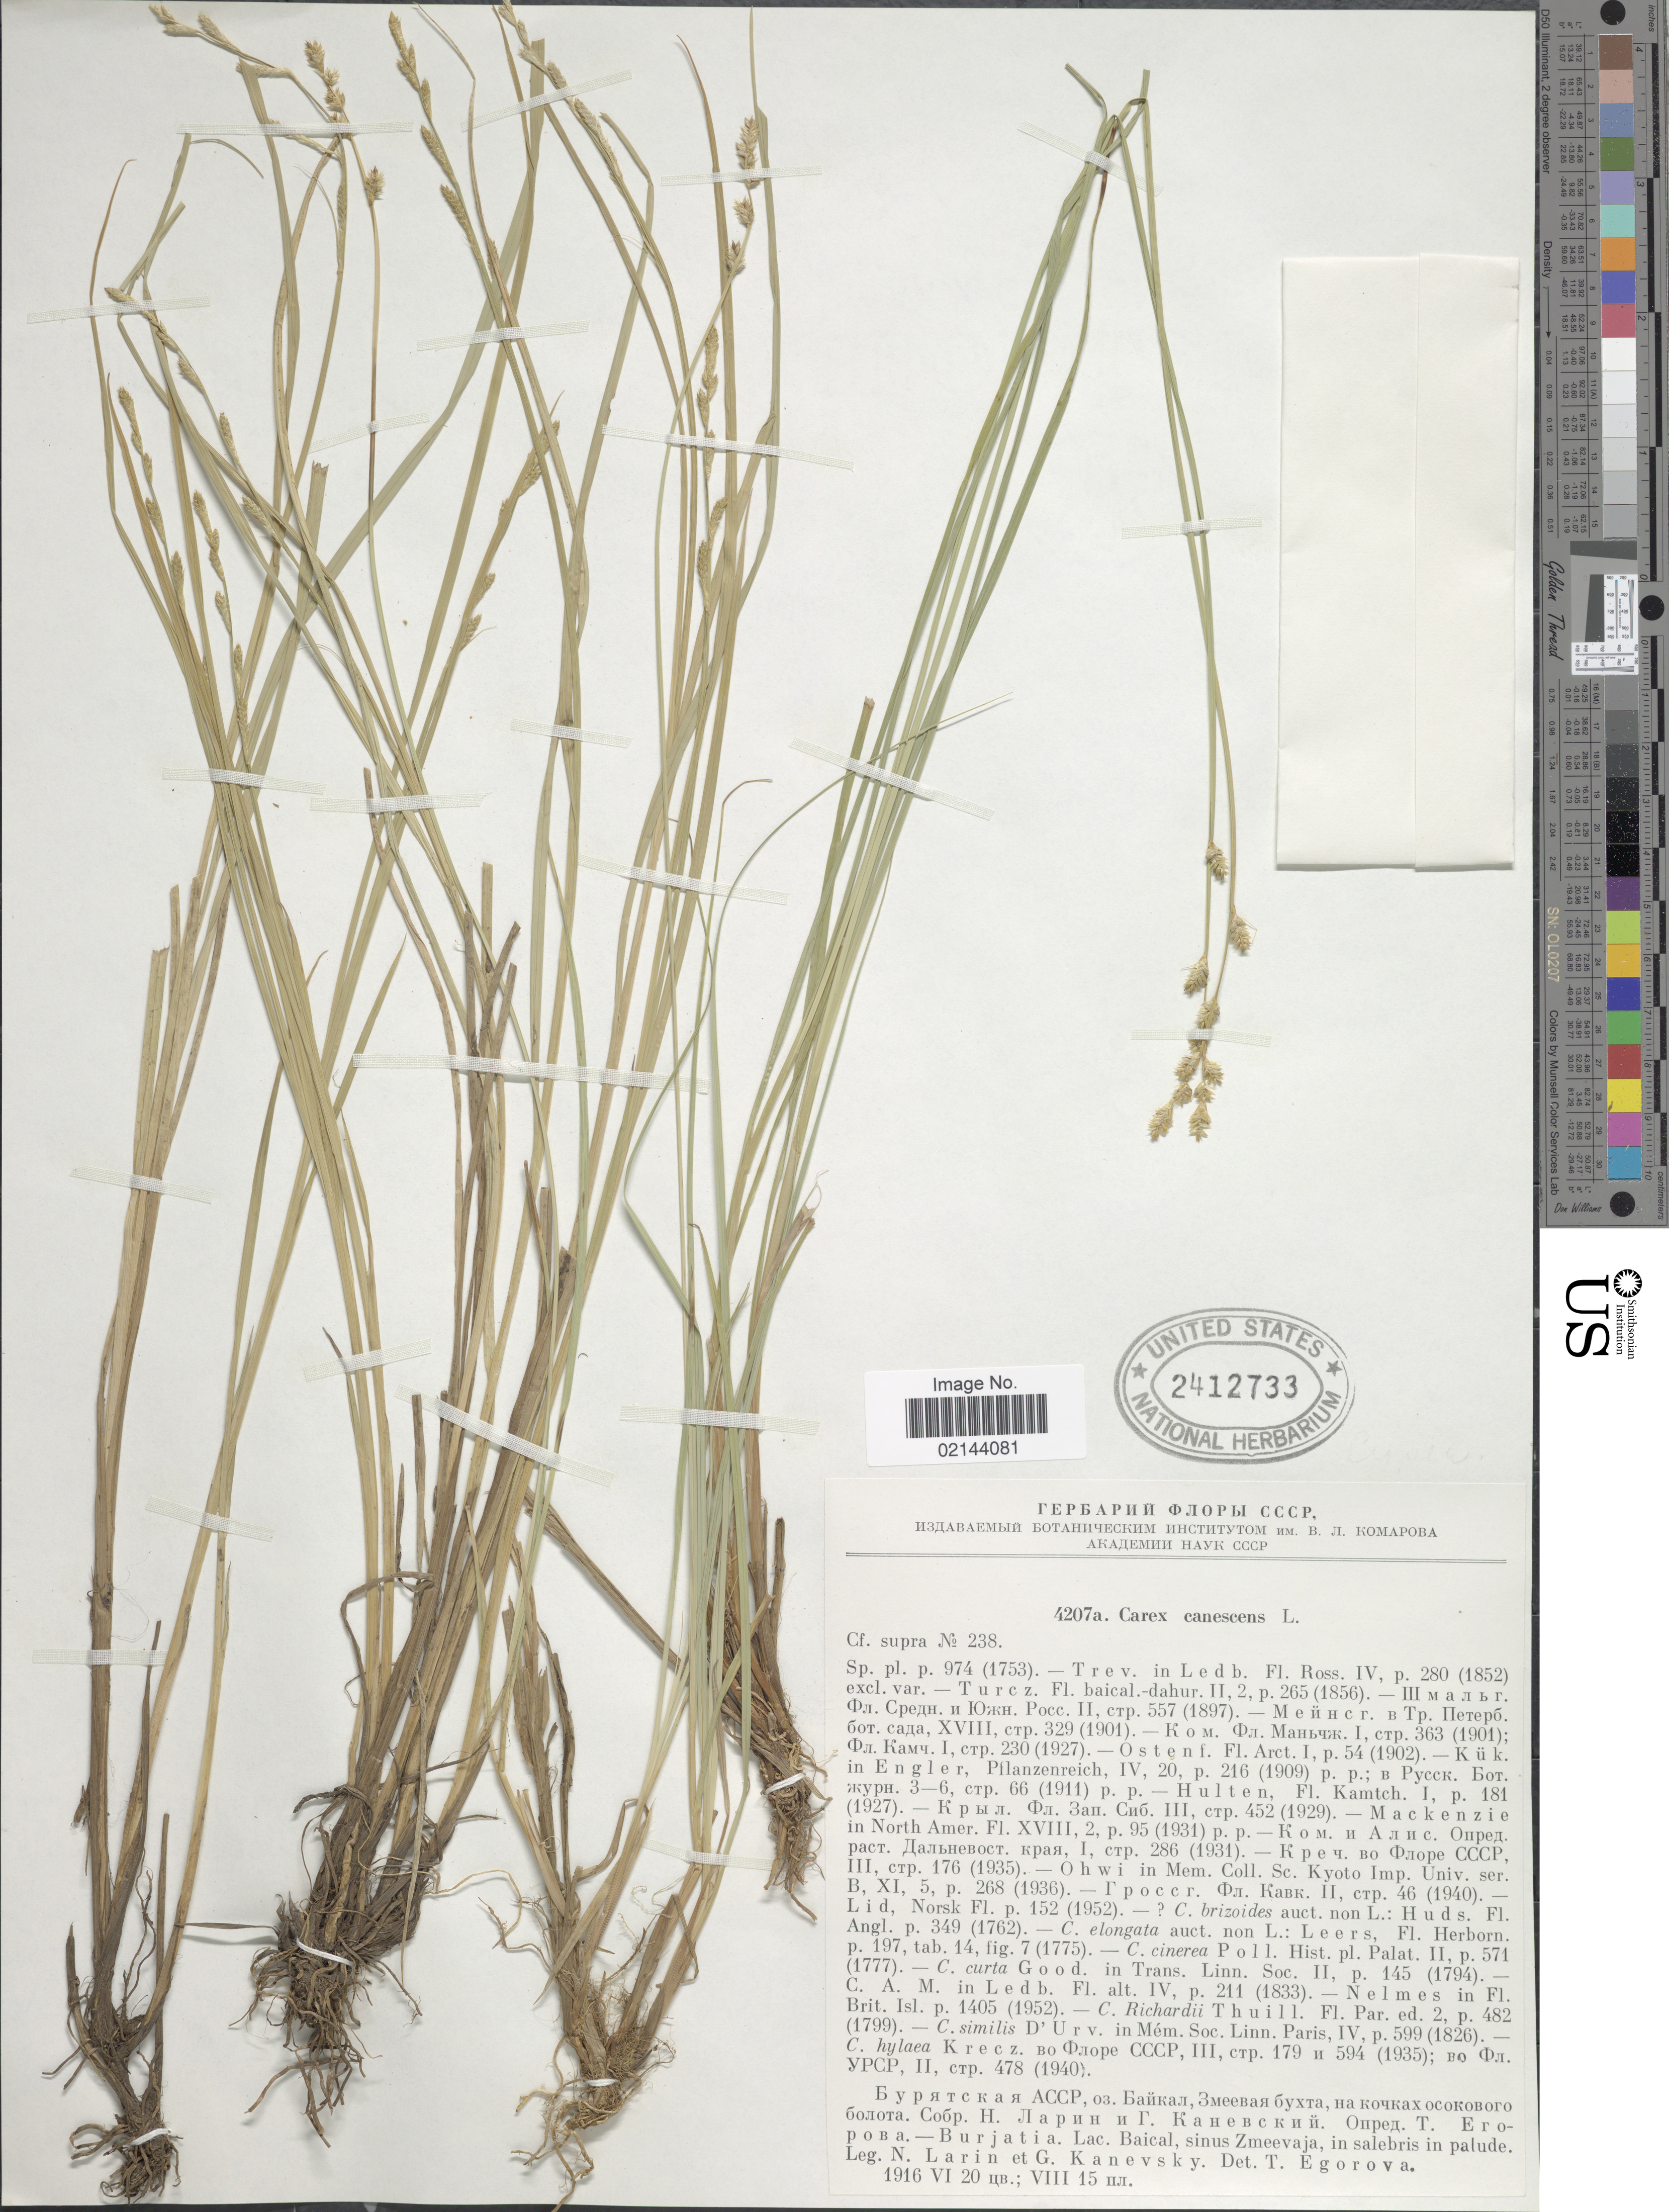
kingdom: Plantae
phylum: Tracheophyta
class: Liliopsida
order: Poales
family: Cyperaceae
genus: Carex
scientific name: Carex canescens var. canescens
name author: L.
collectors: N. Larin & G. Kanevsky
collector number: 238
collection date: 1916-06-20/1916-08-15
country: Russian Federation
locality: Eropoba - Burjatia. Lac. Bacial, sinus Zmeevaja, in salebris in palude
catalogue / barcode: US 2412733